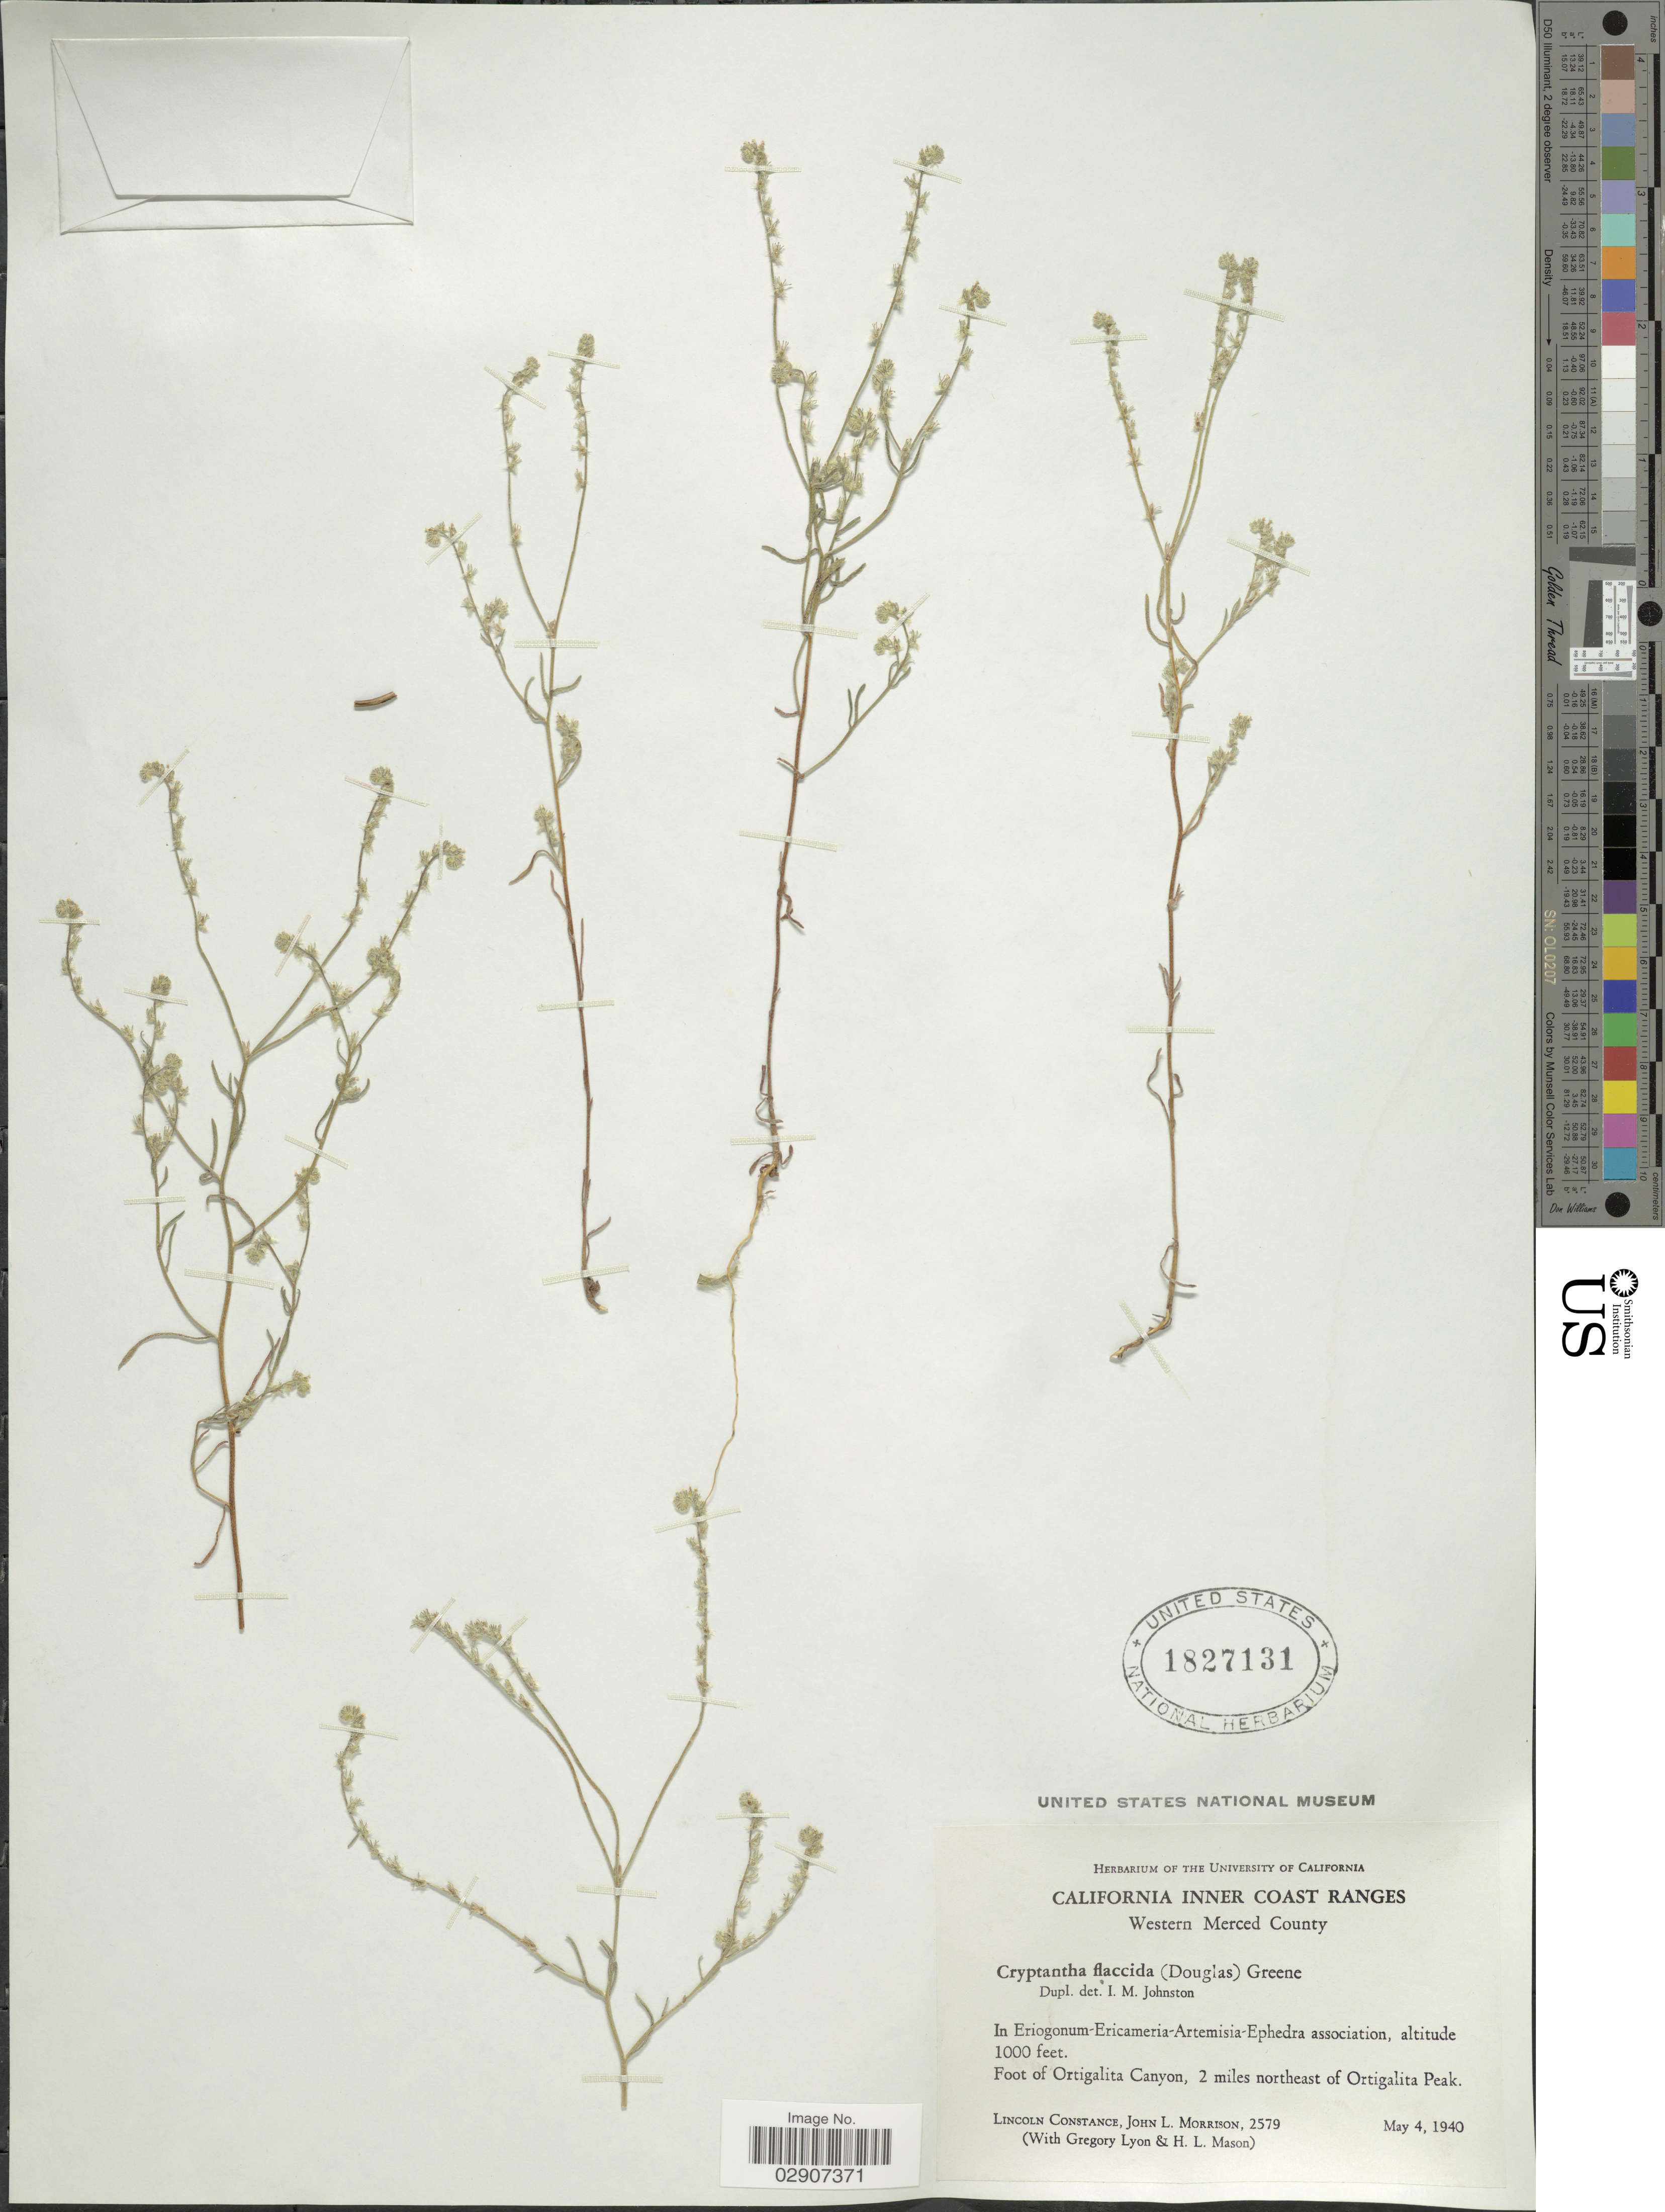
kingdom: Plantae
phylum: Tracheophyta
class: Magnoliopsida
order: Boraginales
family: Boraginaceae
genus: Cryptantha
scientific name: Cryptantha flaccida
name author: (Douglas ex Lehm.) Greene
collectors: L. Constance, J. Morrison, G. Lyon & H. L. Mason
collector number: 2579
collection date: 1940-05-04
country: United States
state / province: California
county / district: Merced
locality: California Inner Coast Ranges, Western Merced County, Foot of Ortigalita Canyon, 2 miles northeast of Ortigalita Peak.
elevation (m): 305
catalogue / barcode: US 1827131